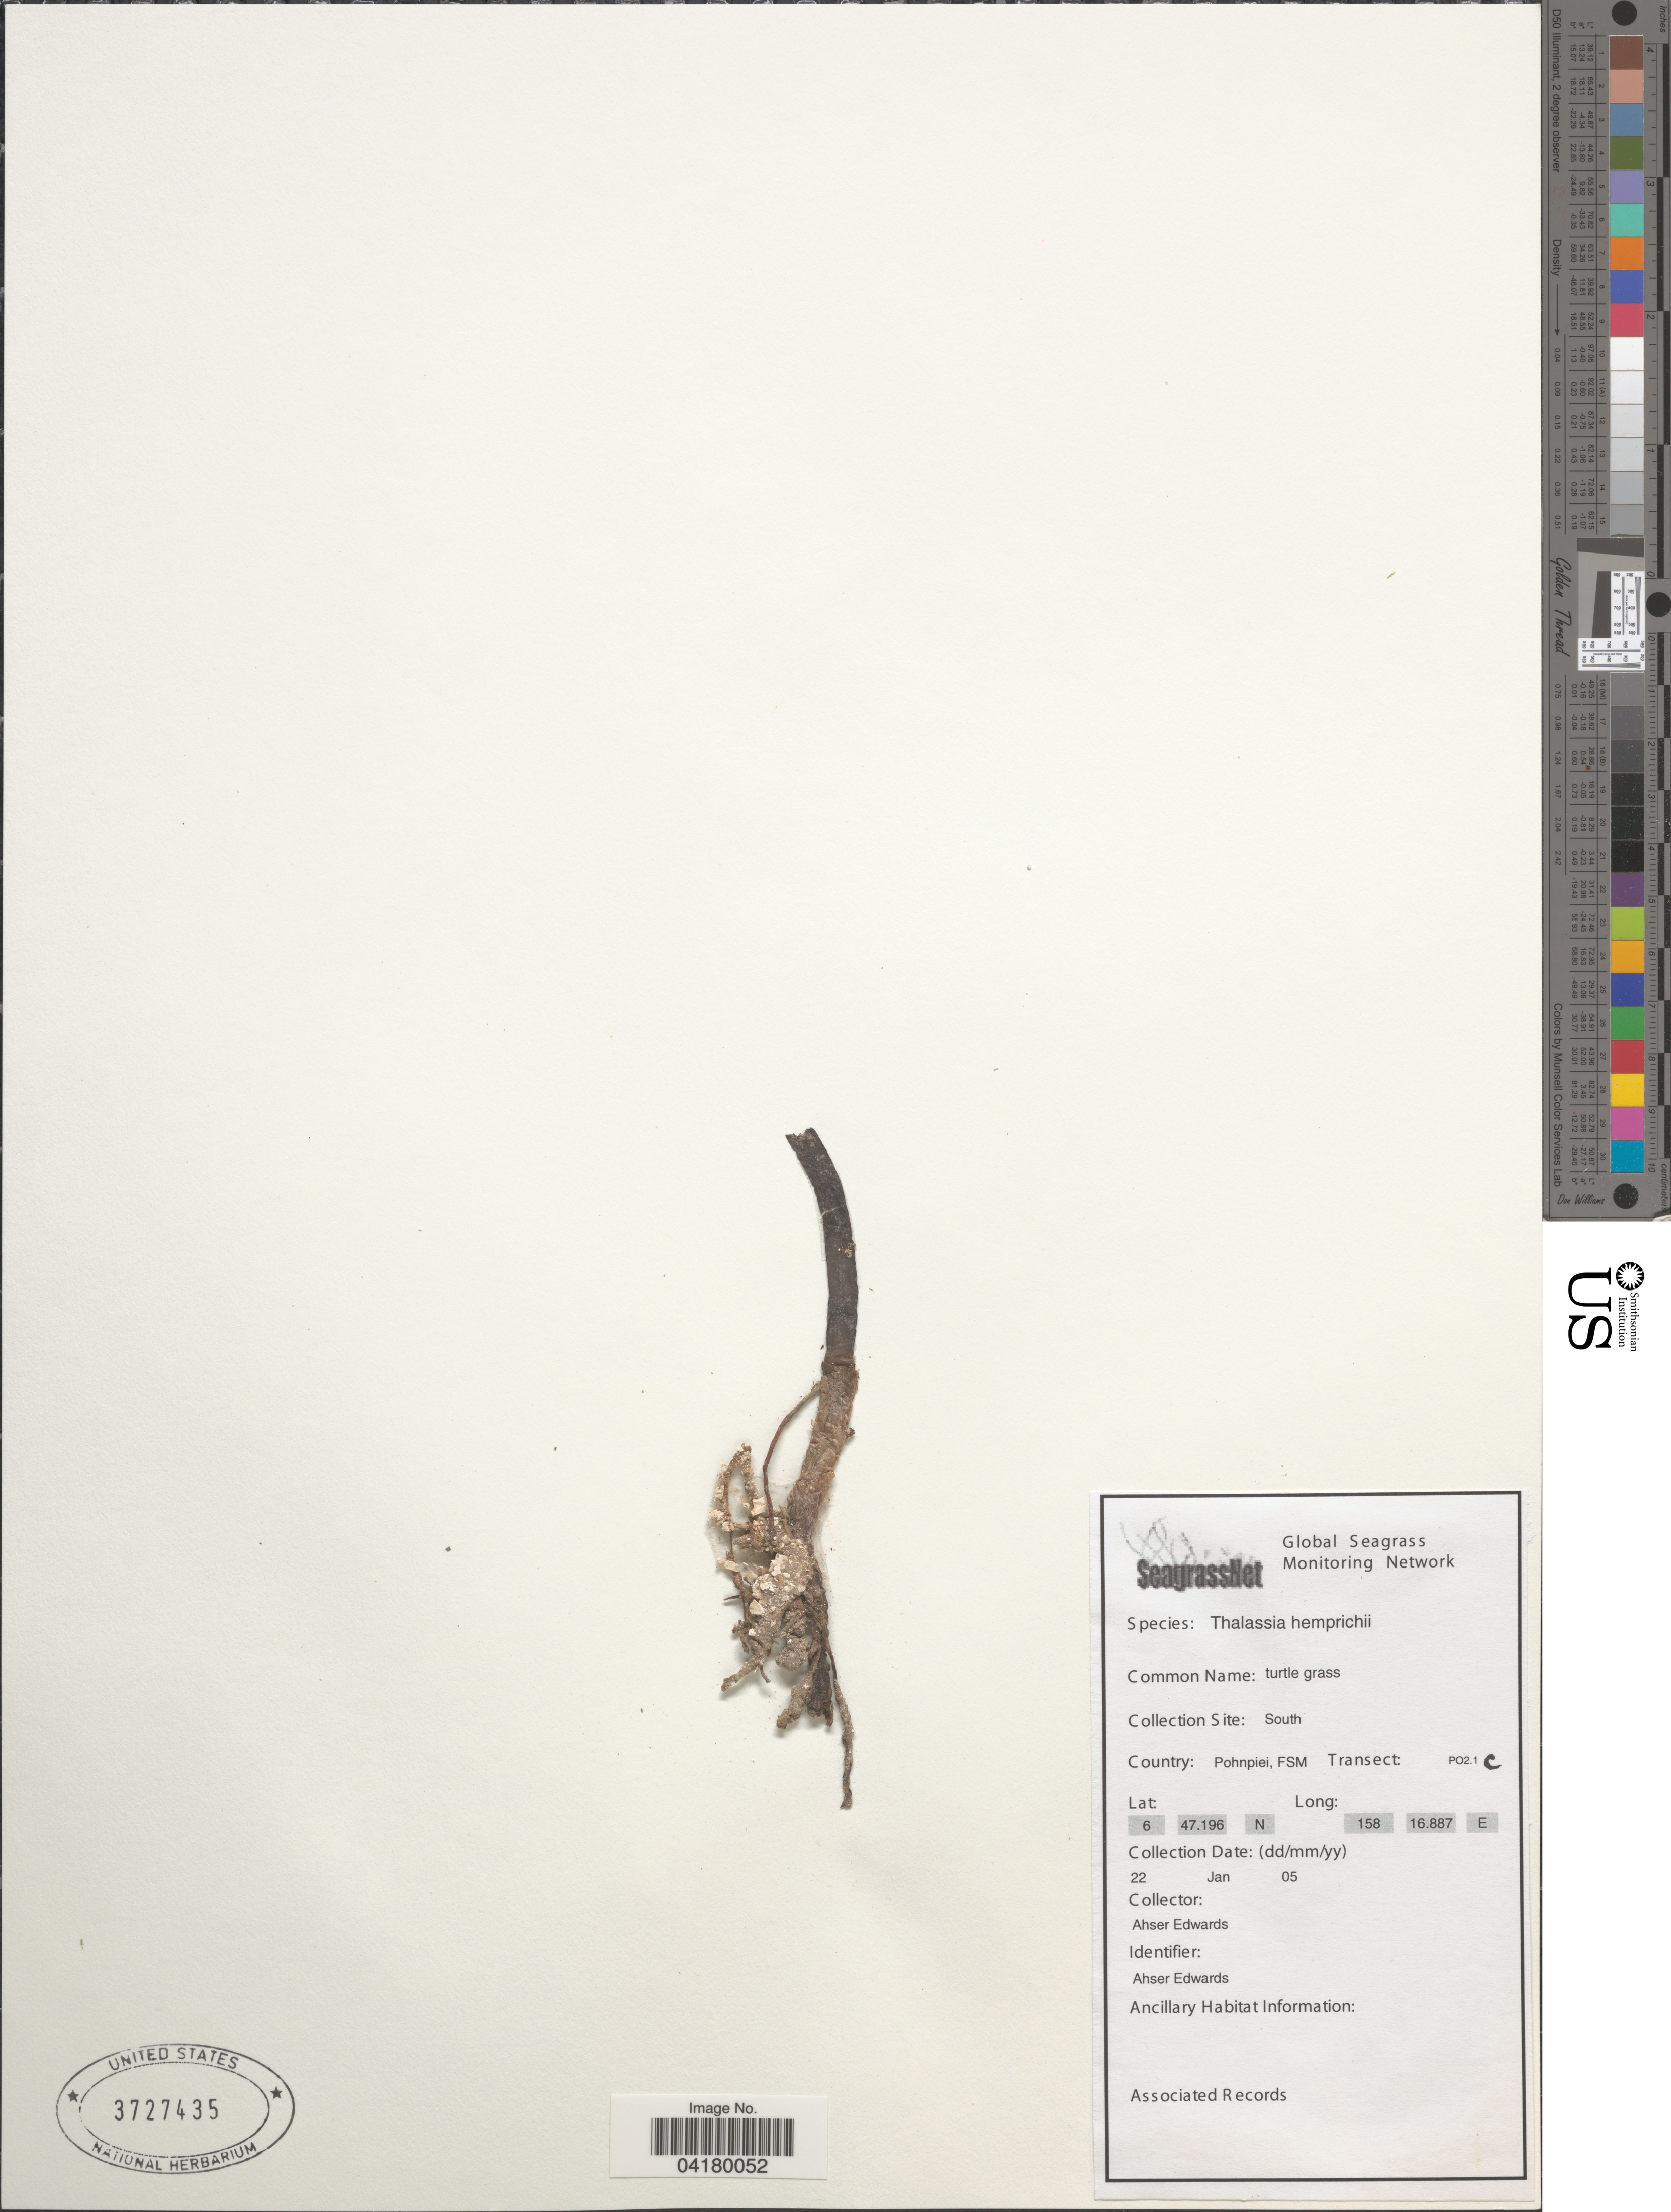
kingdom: Plantae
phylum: Tracheophyta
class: Liliopsida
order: Alismatales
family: Hydrocharitaceae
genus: Thalassia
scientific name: Thalassia hemprichii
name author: Asch.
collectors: A. Edwards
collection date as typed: Transcribed d/m/y: 22/1/5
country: Micronesia, Federated States of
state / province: Pohnpei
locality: Collection Site: South. Country: Pohnpiei, FSM. Transect: PO2.1C.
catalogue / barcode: US 3727435